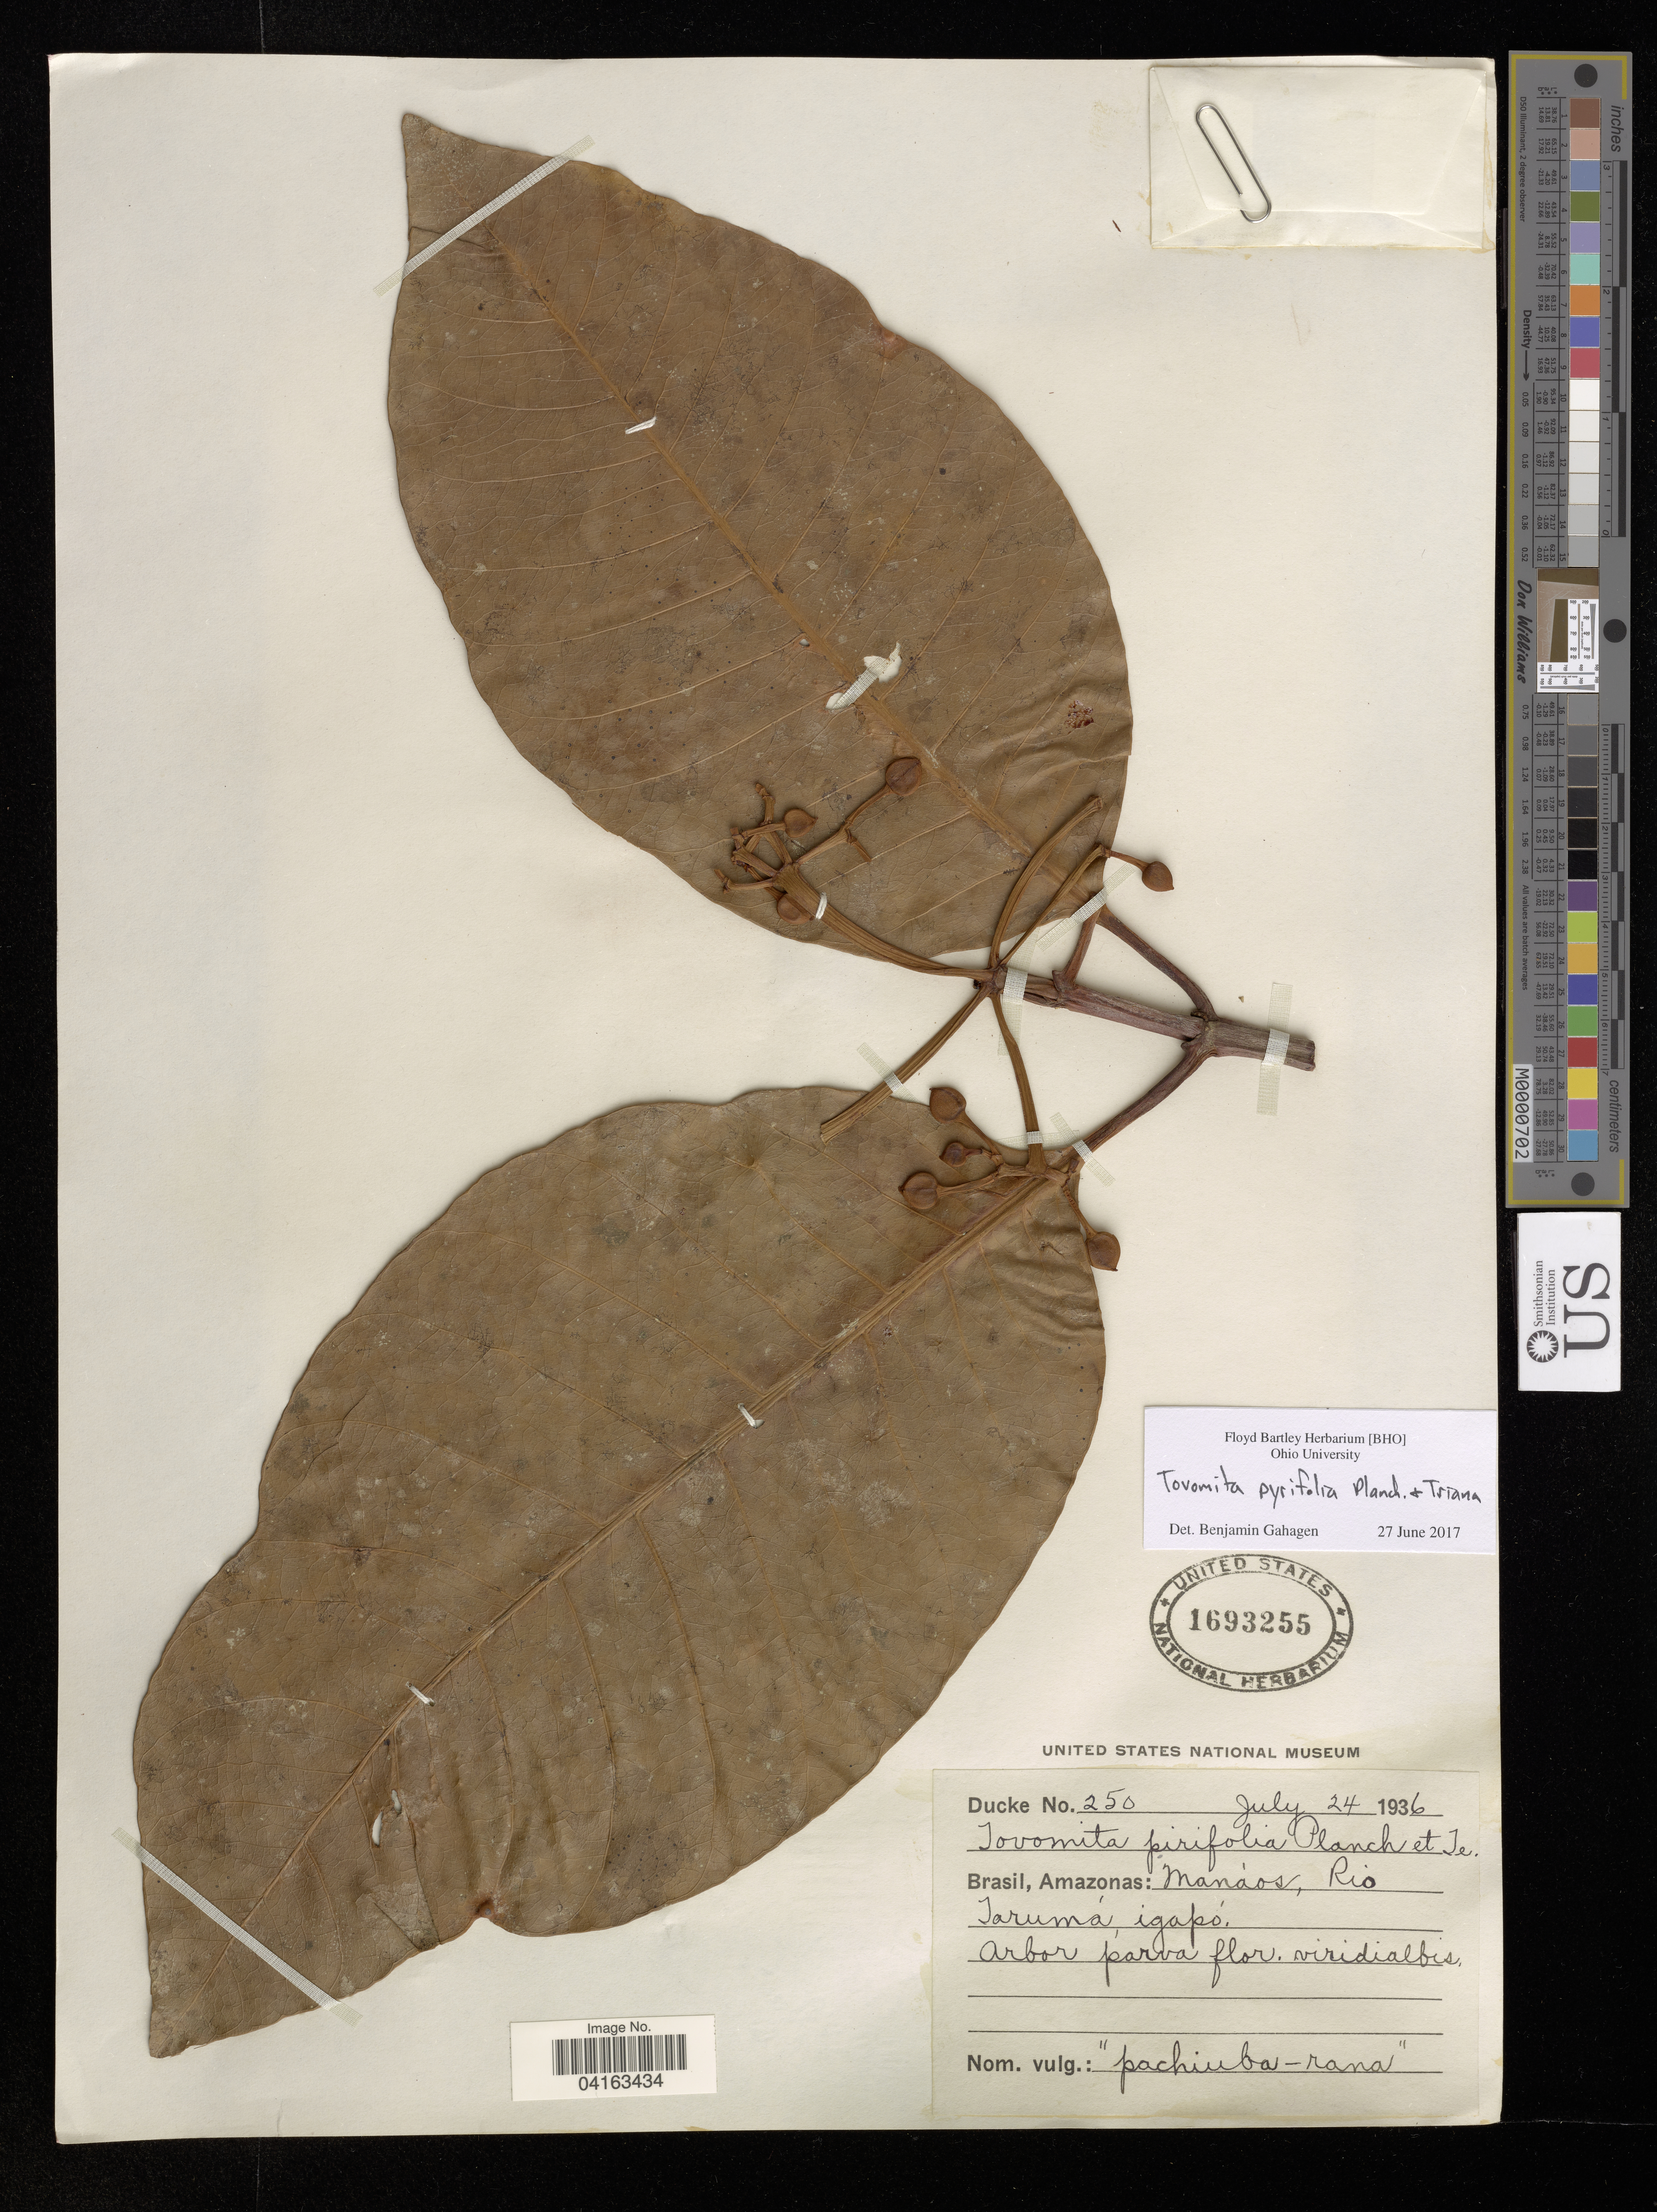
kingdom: Plantae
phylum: Tracheophyta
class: Magnoliopsida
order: Malpighiales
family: Clusiaceae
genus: Tovomita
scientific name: Tovomita pyrifolia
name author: Planch. & Triana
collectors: W. Ducke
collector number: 250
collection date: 1936-07-24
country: Brazil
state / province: Amazonas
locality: Manáos, Rio Jarumá, igapó.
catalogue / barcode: US 1693255